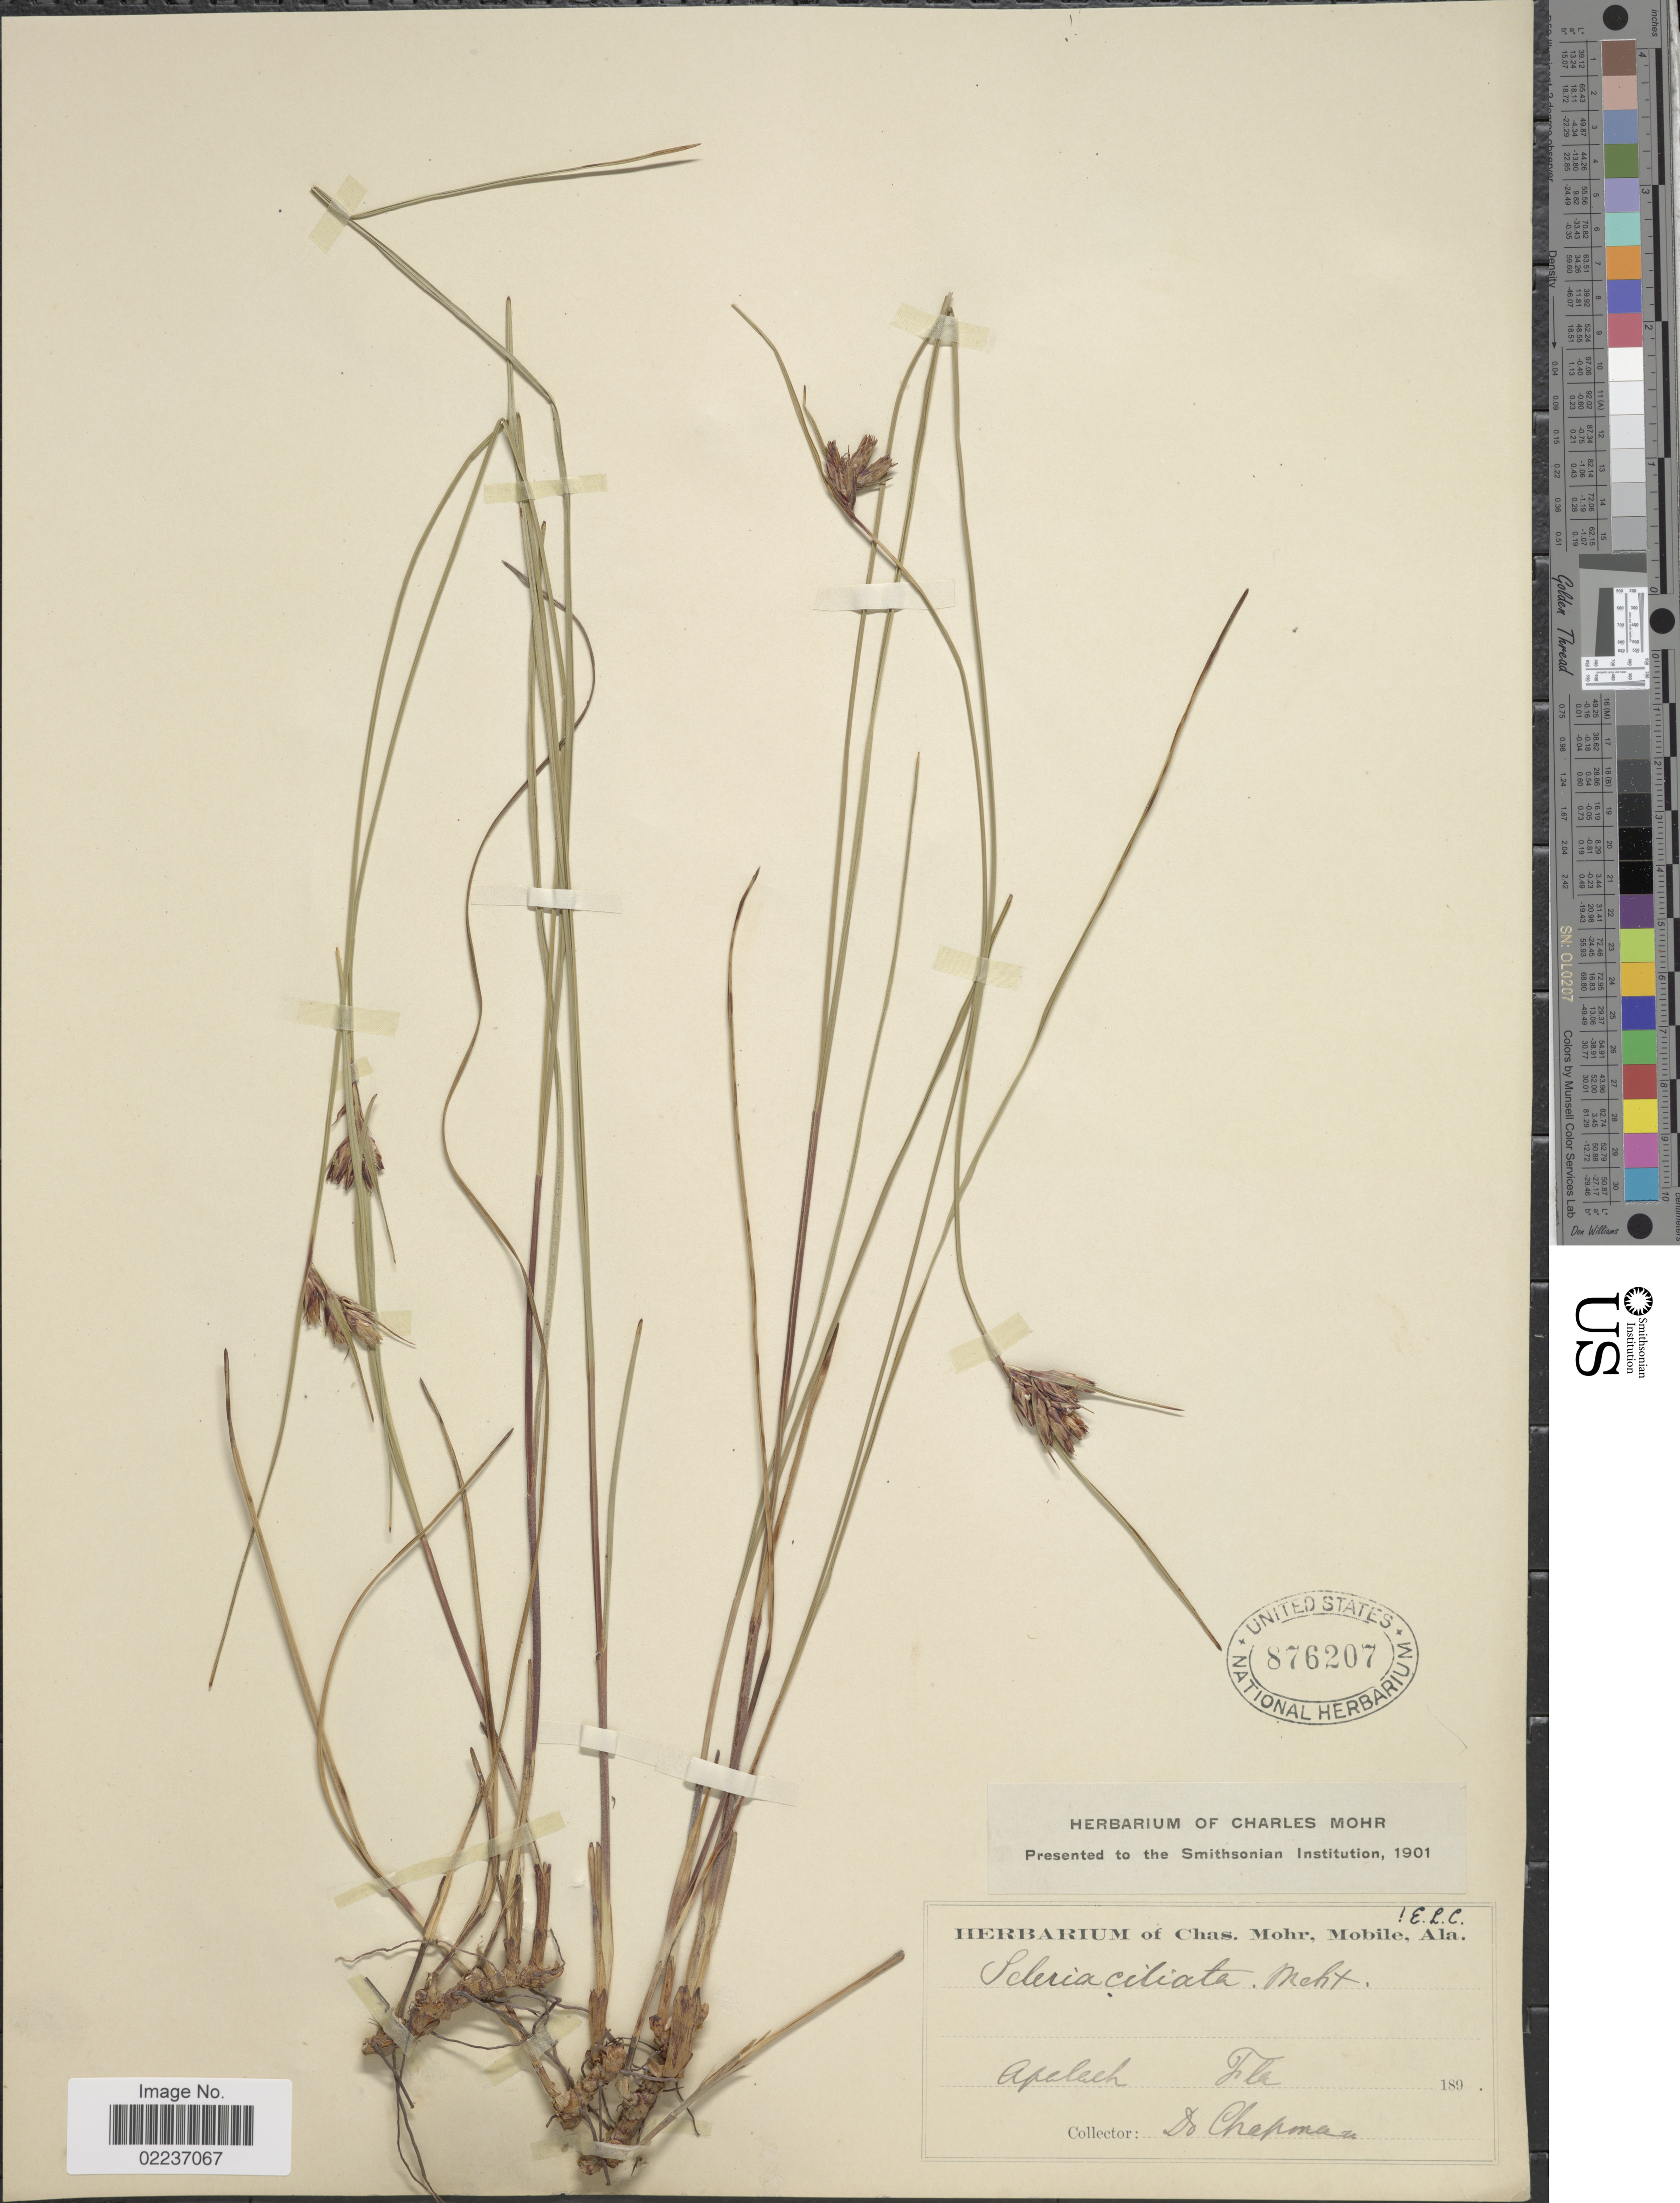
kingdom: Plantae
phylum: Tracheophyta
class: Liliopsida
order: Poales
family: Cyperaceae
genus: Scleria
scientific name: Scleria ciliata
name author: Michx.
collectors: A. Chapman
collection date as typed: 189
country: United States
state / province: Florida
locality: Apalachicola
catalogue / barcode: US 876207